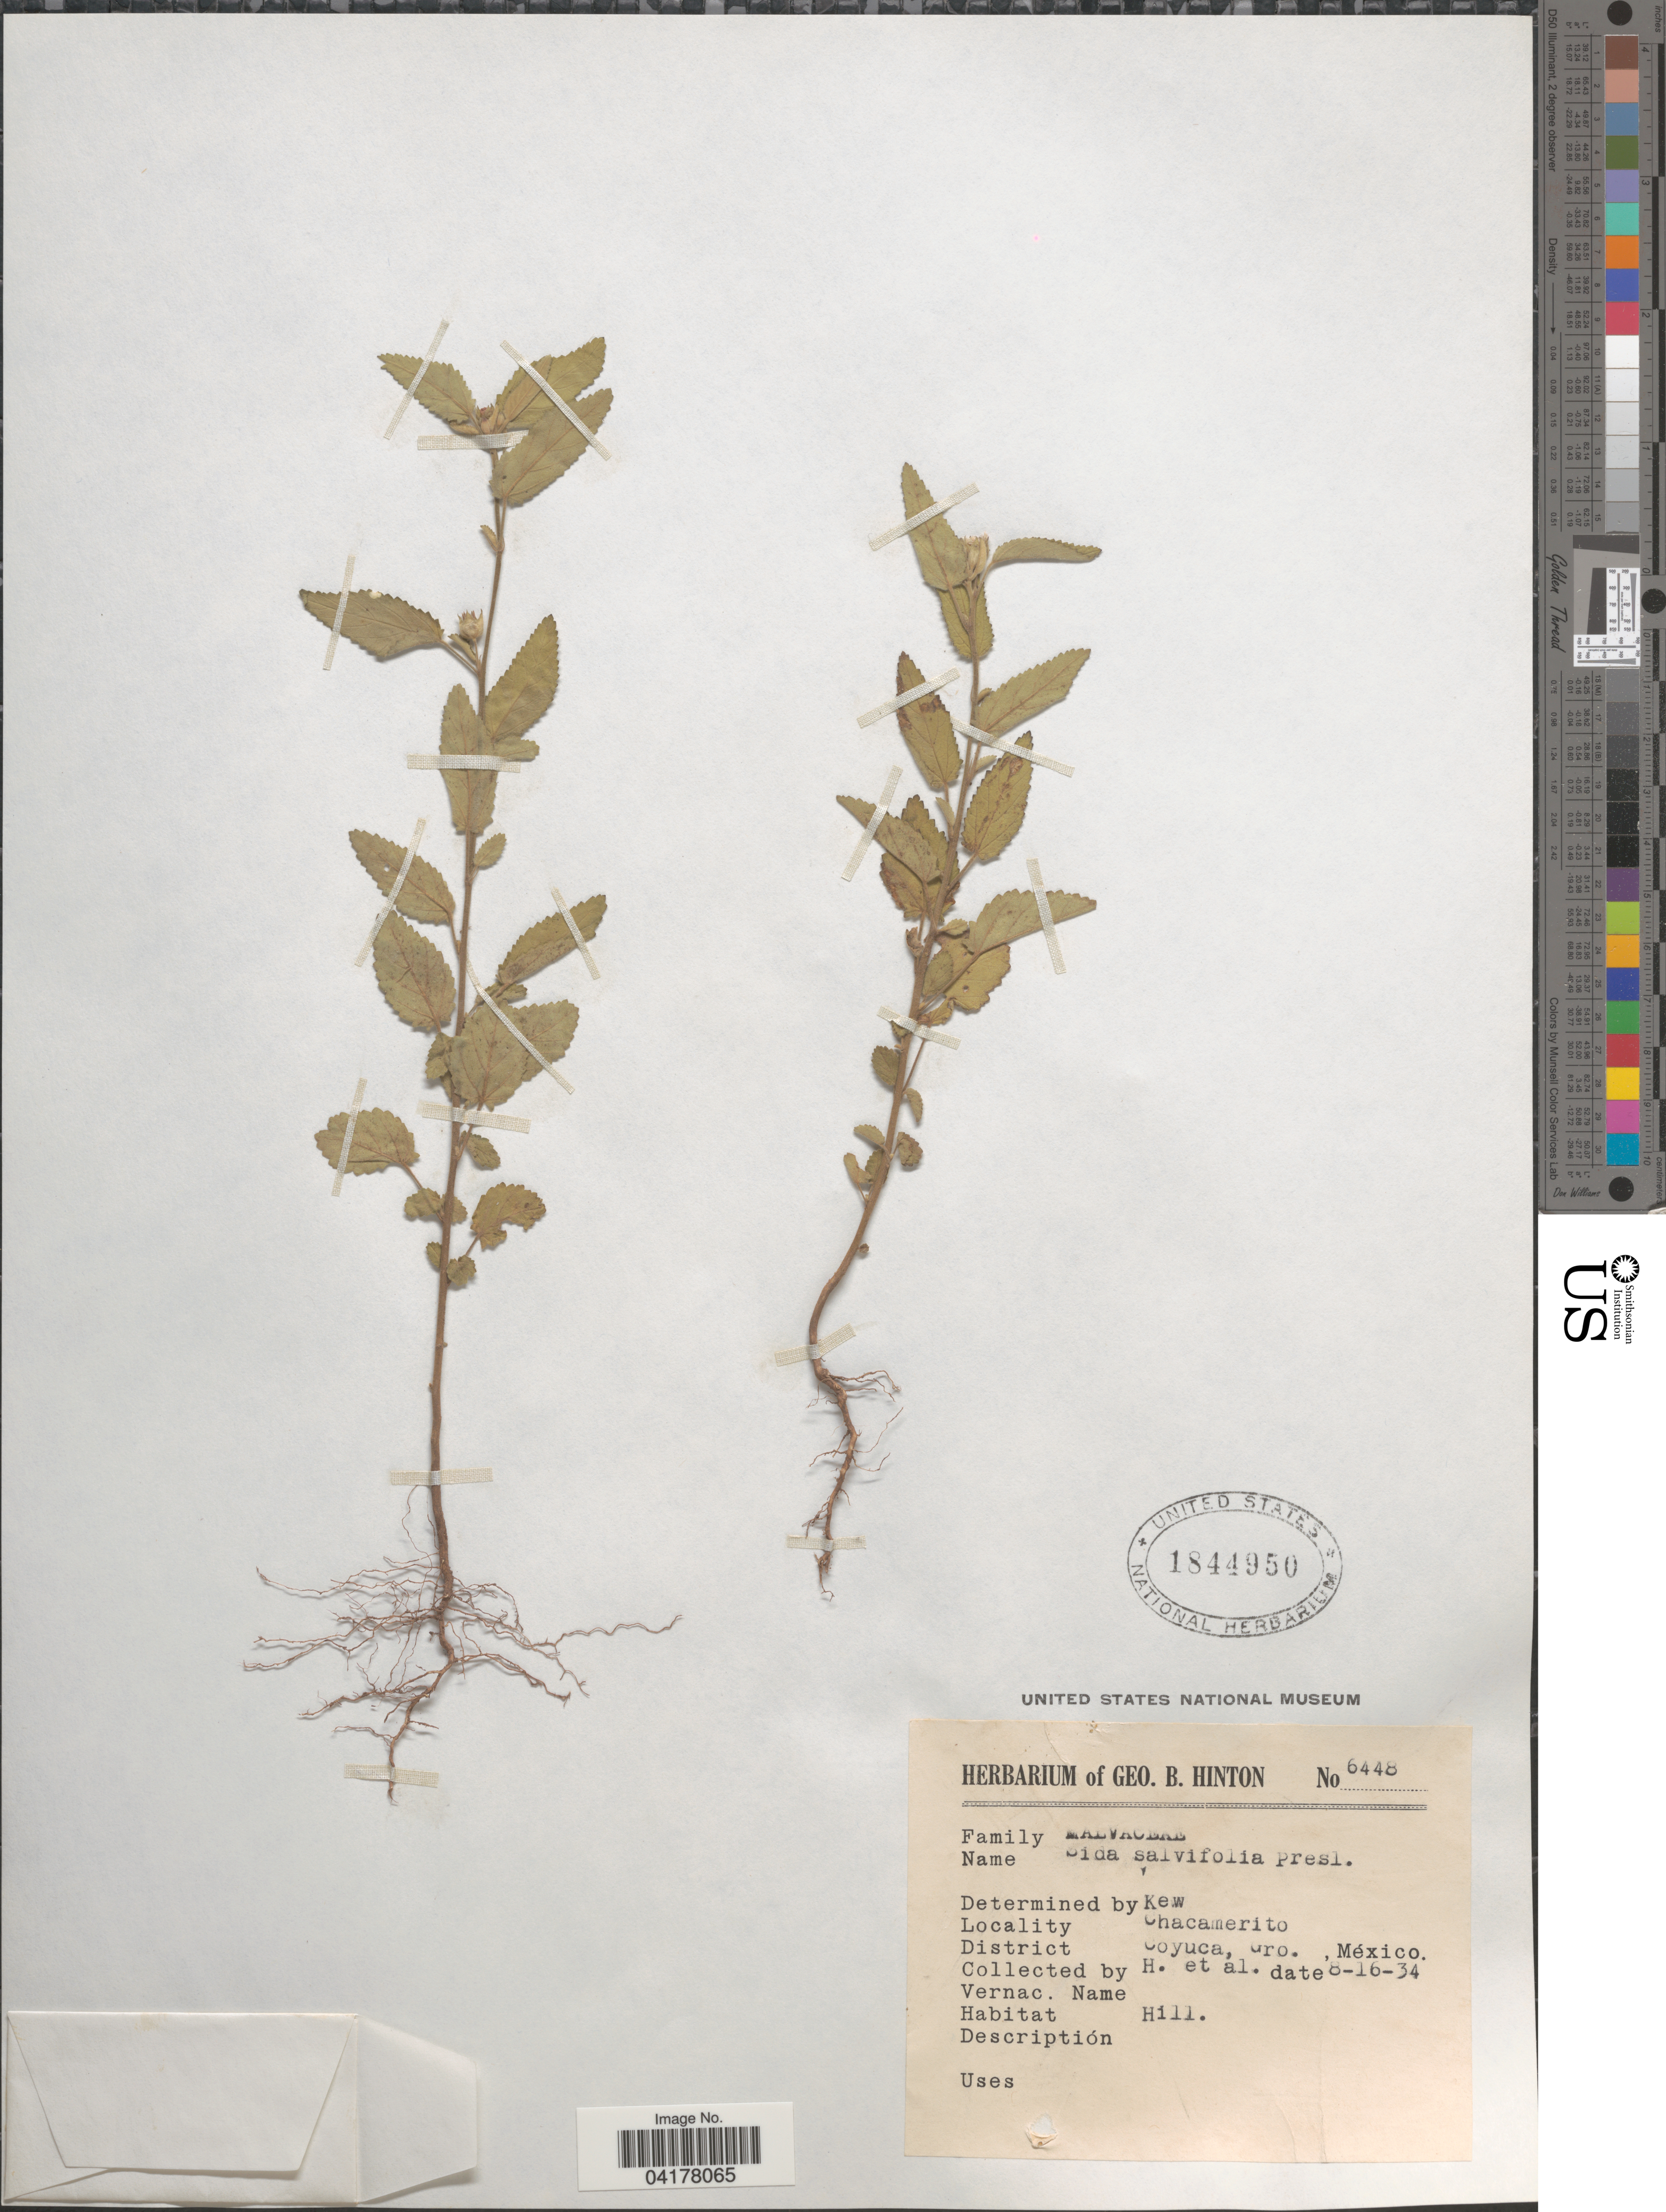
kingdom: Plantae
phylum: Tracheophyta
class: Magnoliopsida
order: Malvales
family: Malvaceae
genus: Sida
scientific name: Sida salviifolia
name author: C. Presl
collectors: G. B. Hinton & et al.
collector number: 6448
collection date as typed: Transcribed d/m/y: 16/8/34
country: Mexico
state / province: Guerrero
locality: Chacamerito. District Coyuca.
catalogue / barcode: US 1844950